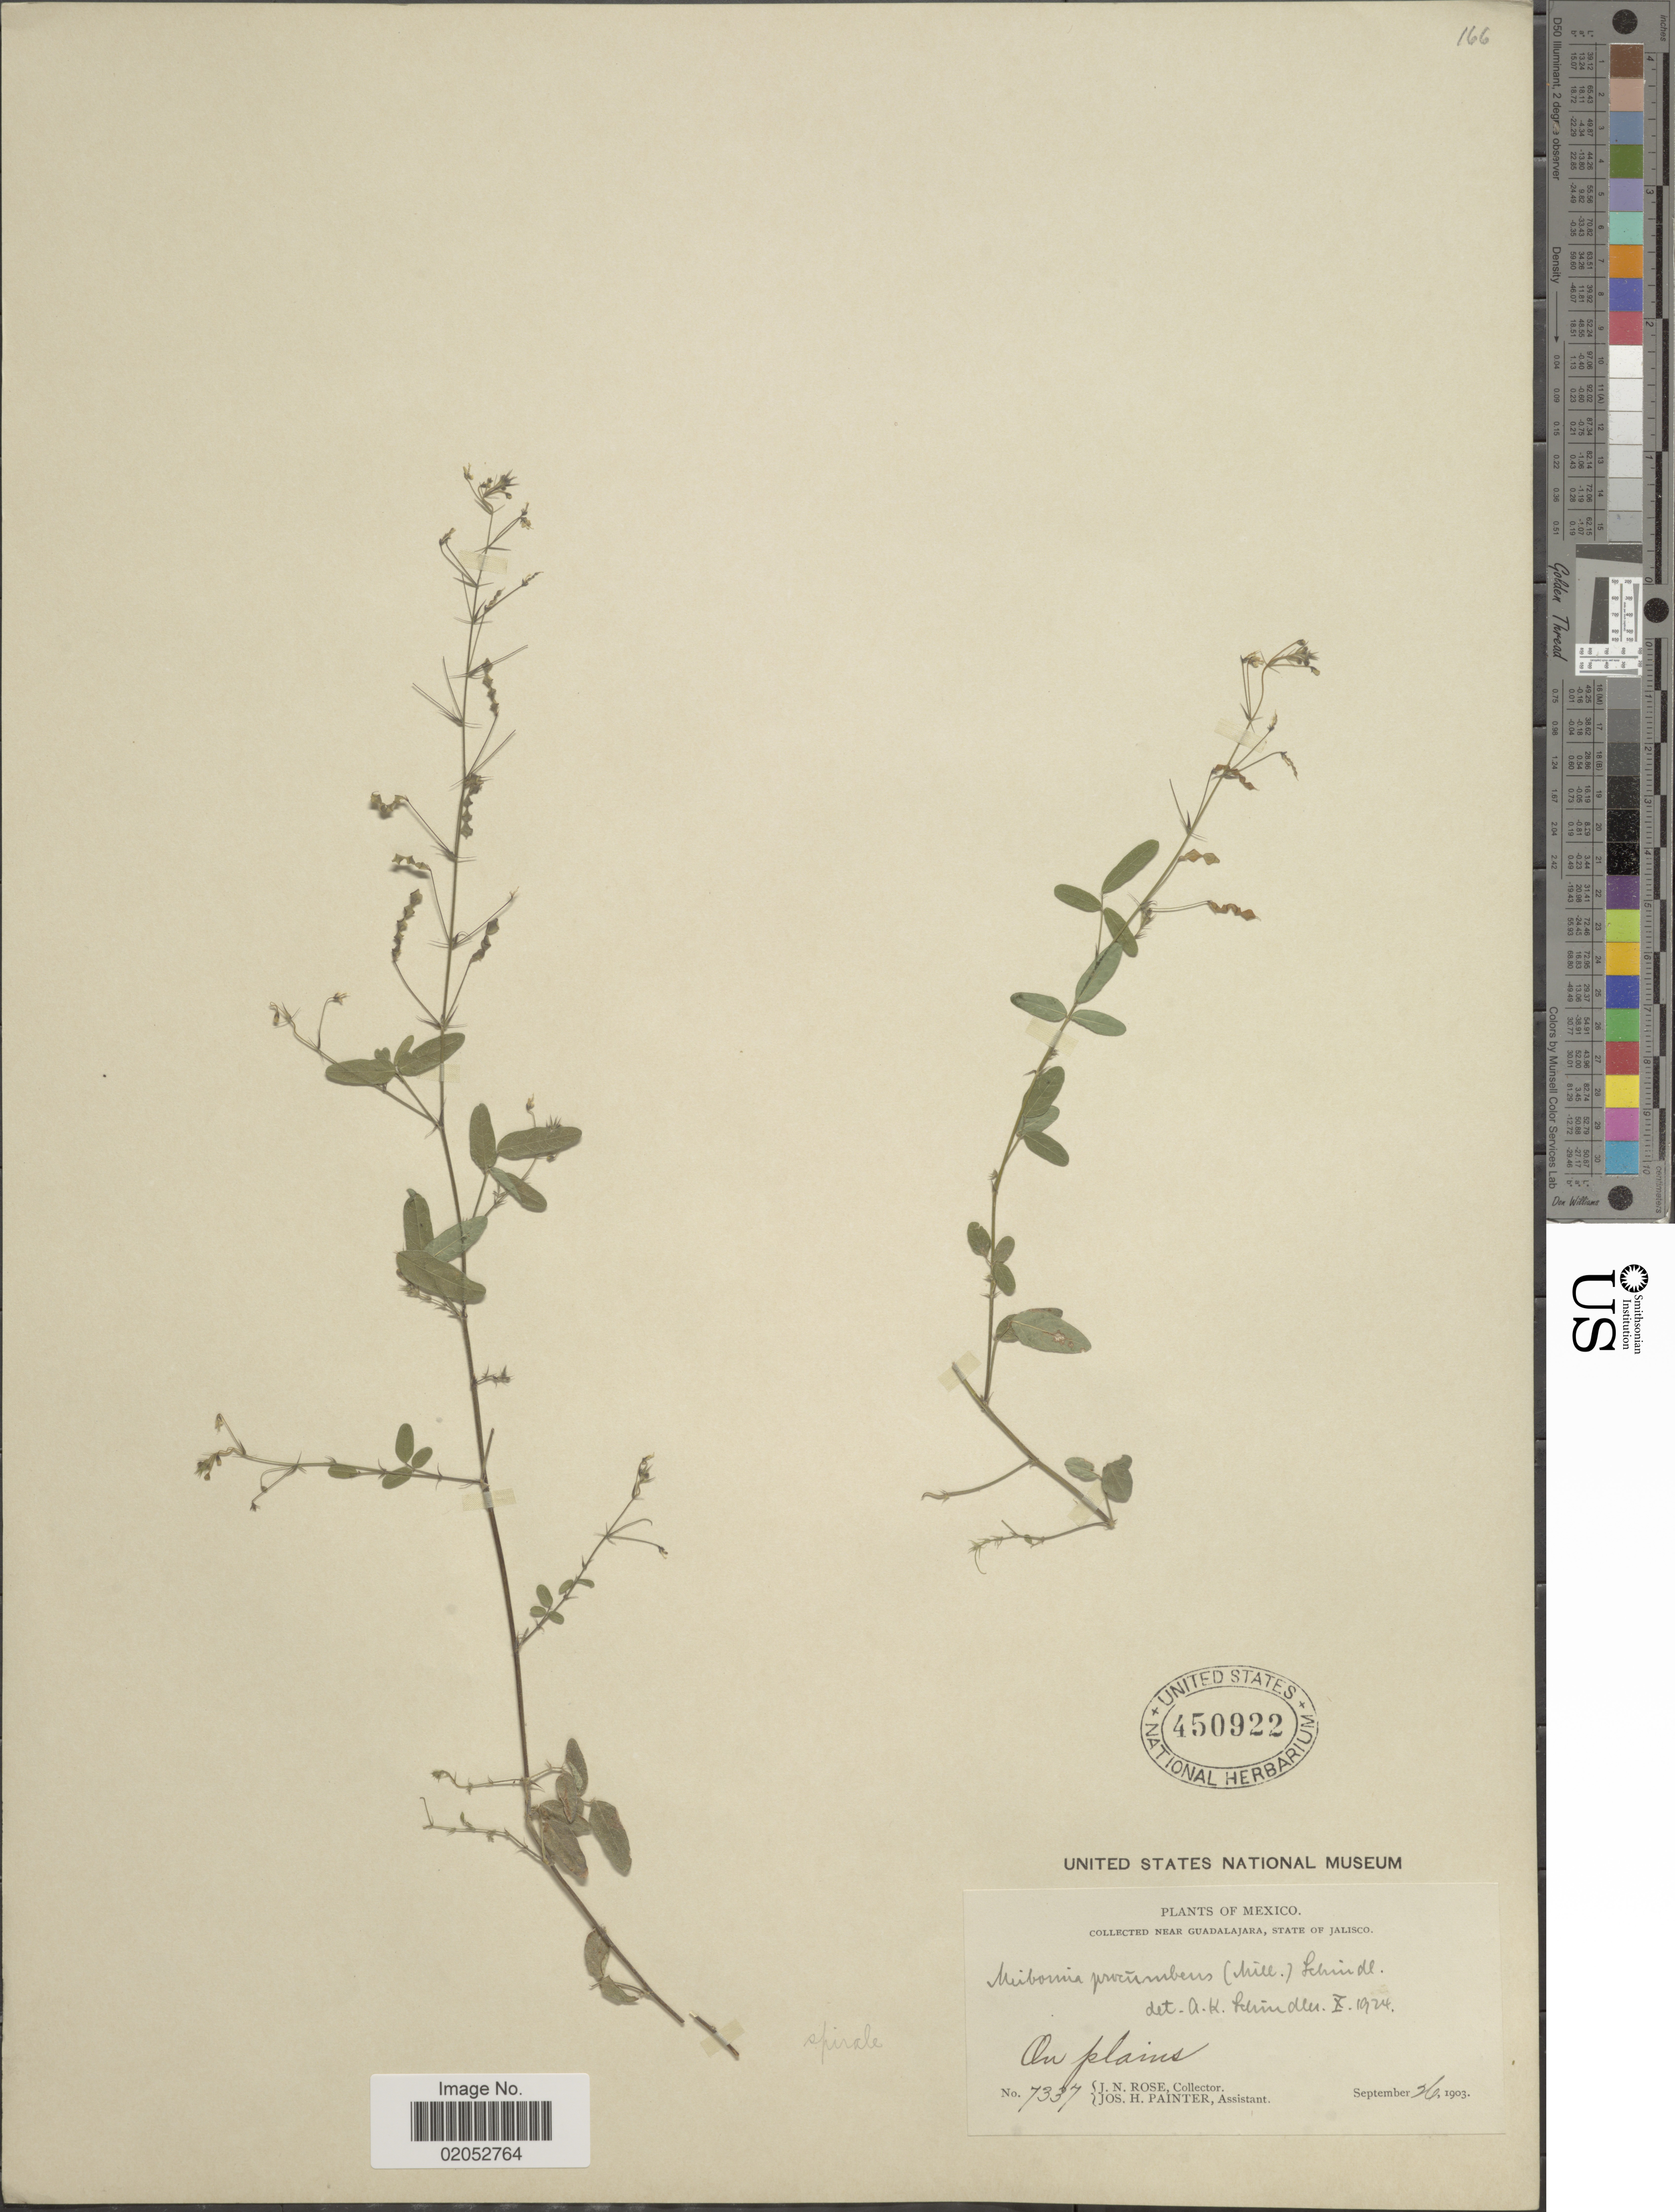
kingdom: Plantae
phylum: Tracheophyta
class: Magnoliopsida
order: Fabales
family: Fabaceae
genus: Desmodium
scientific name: Desmodium procumbens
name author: (Mill.) Hitchc.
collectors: J. N. Rose & J. H. Painter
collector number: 7337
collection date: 1903-09-26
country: Mexico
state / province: Jalisco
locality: Near Guadalajara, State of Jalisco, On plains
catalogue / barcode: US 450922